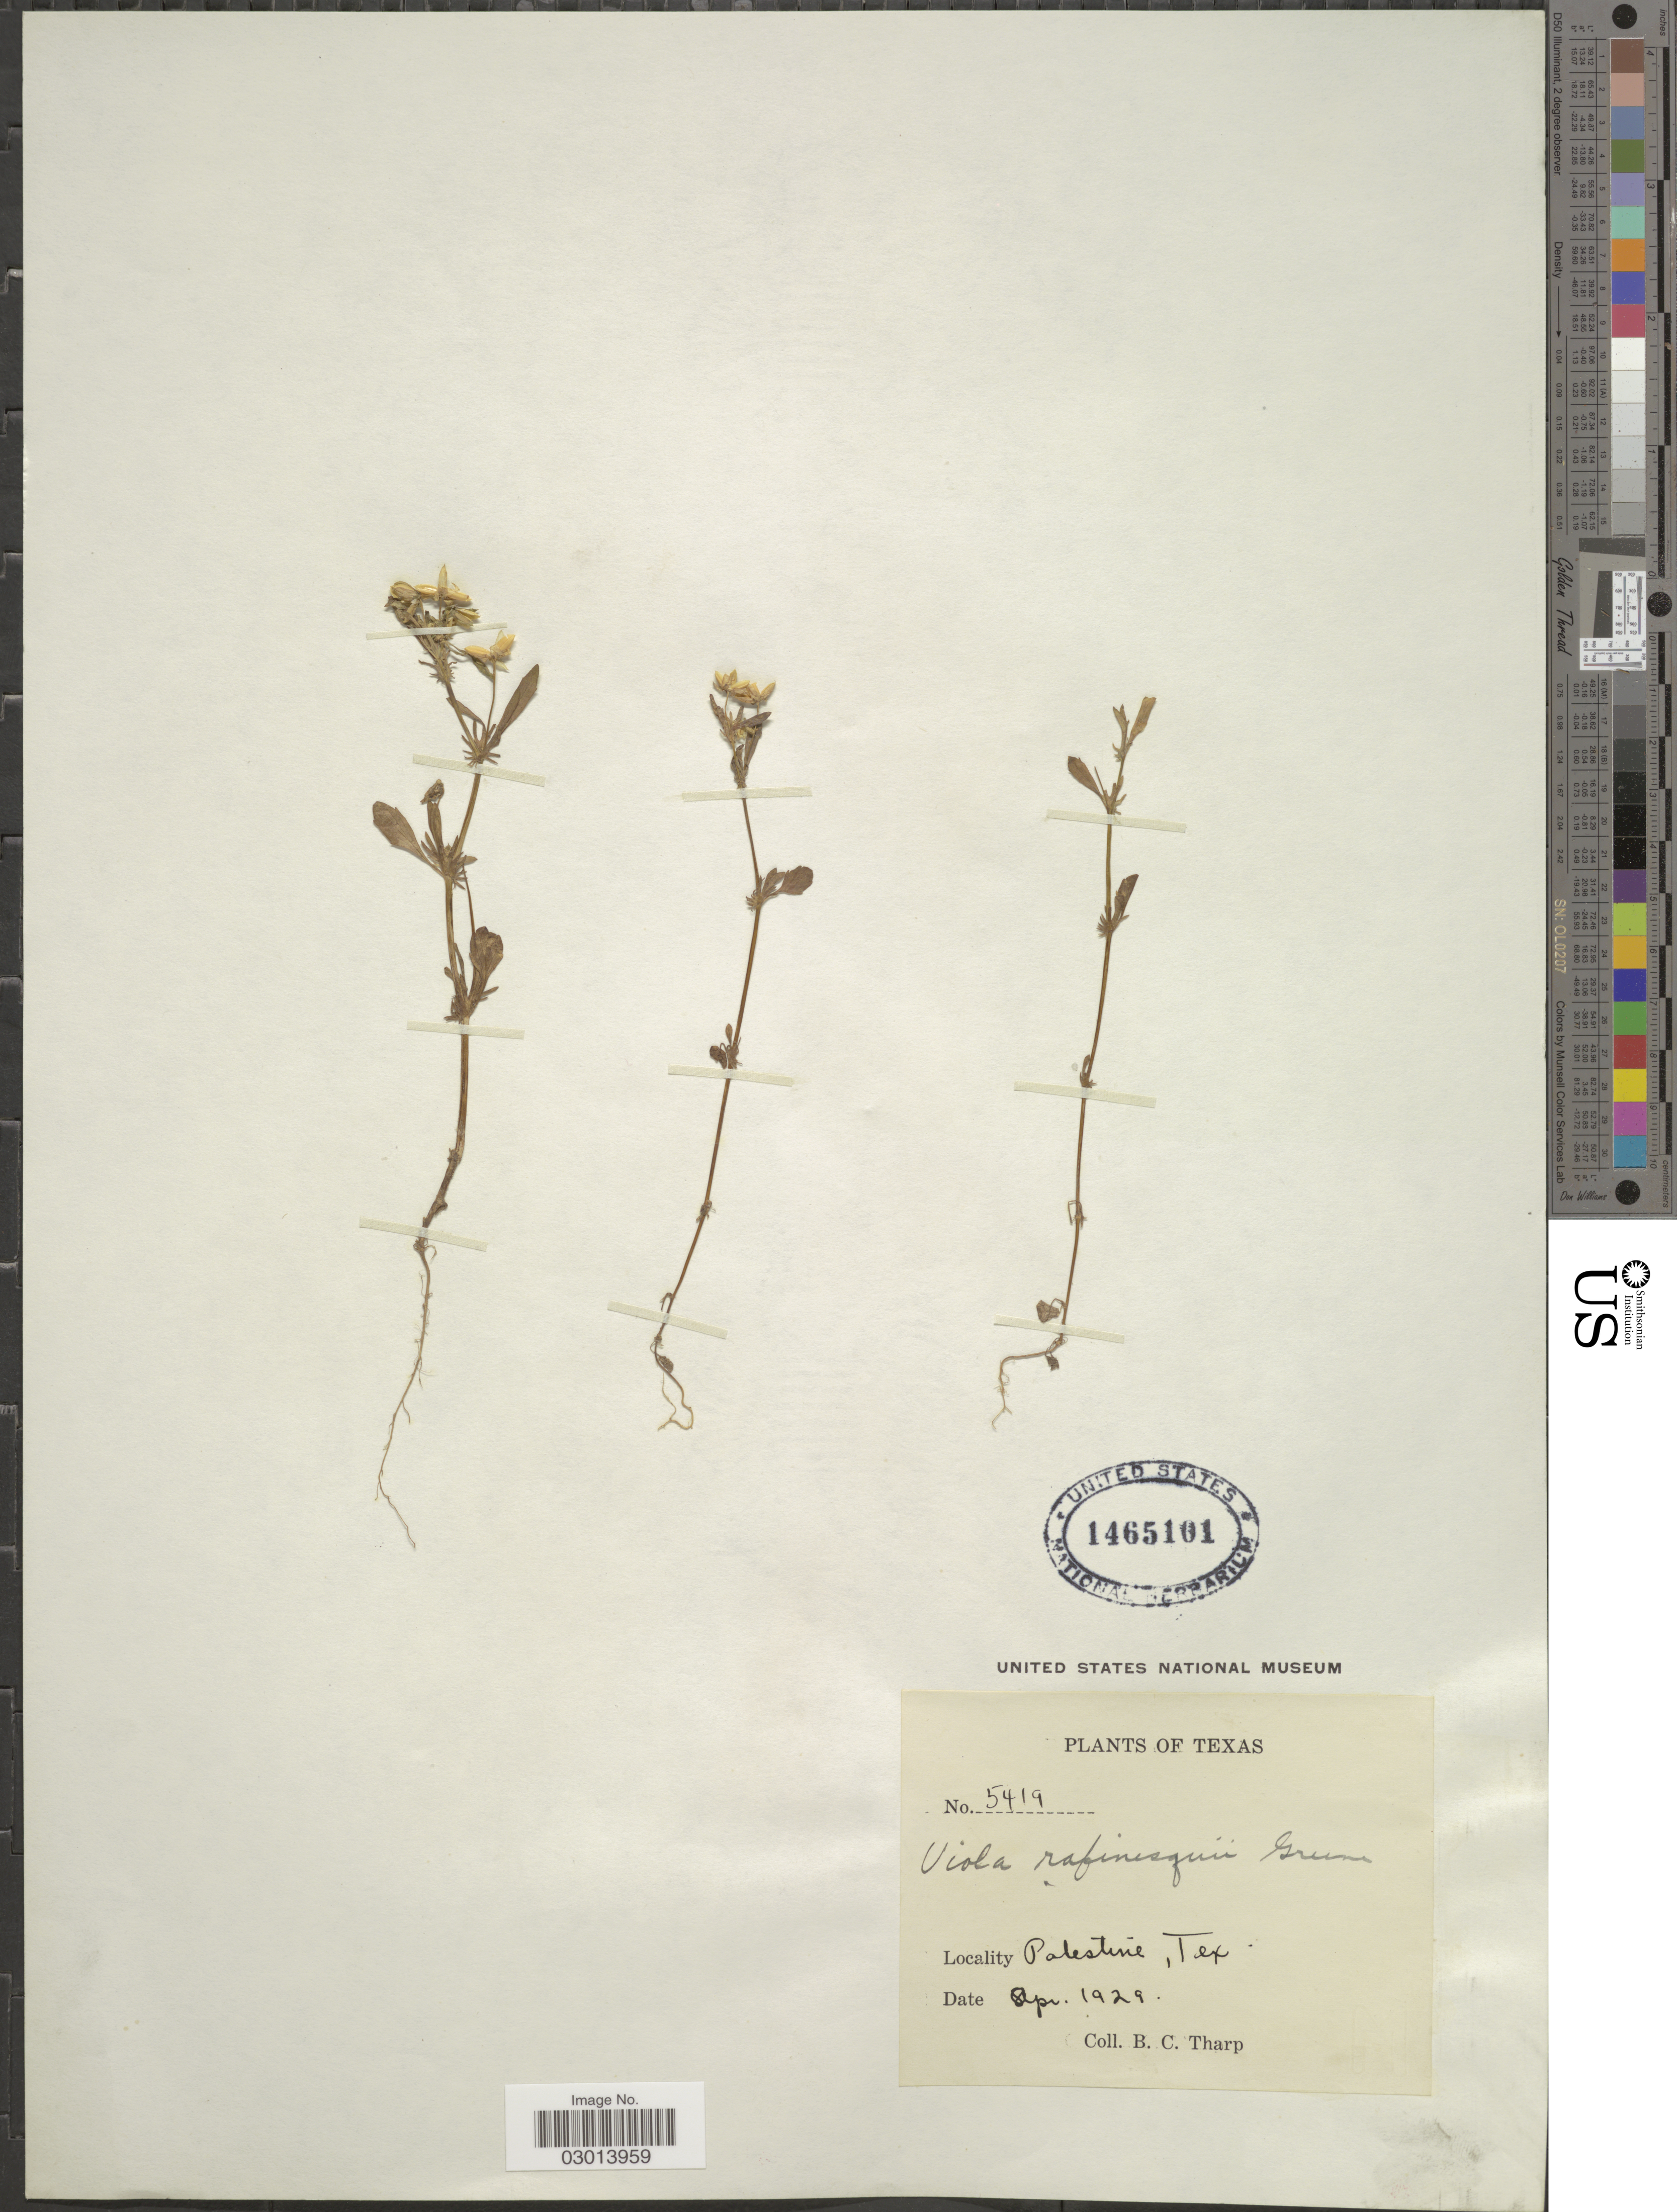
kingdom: Plantae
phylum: Tracheophyta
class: Magnoliopsida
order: Malpighiales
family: Violaceae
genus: Viola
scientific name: Viola rafinesquei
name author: Greene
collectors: B. C. Tharp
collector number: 5419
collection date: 1929-04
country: United States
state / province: Texas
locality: Palestine, Tex.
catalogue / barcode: US 1465101